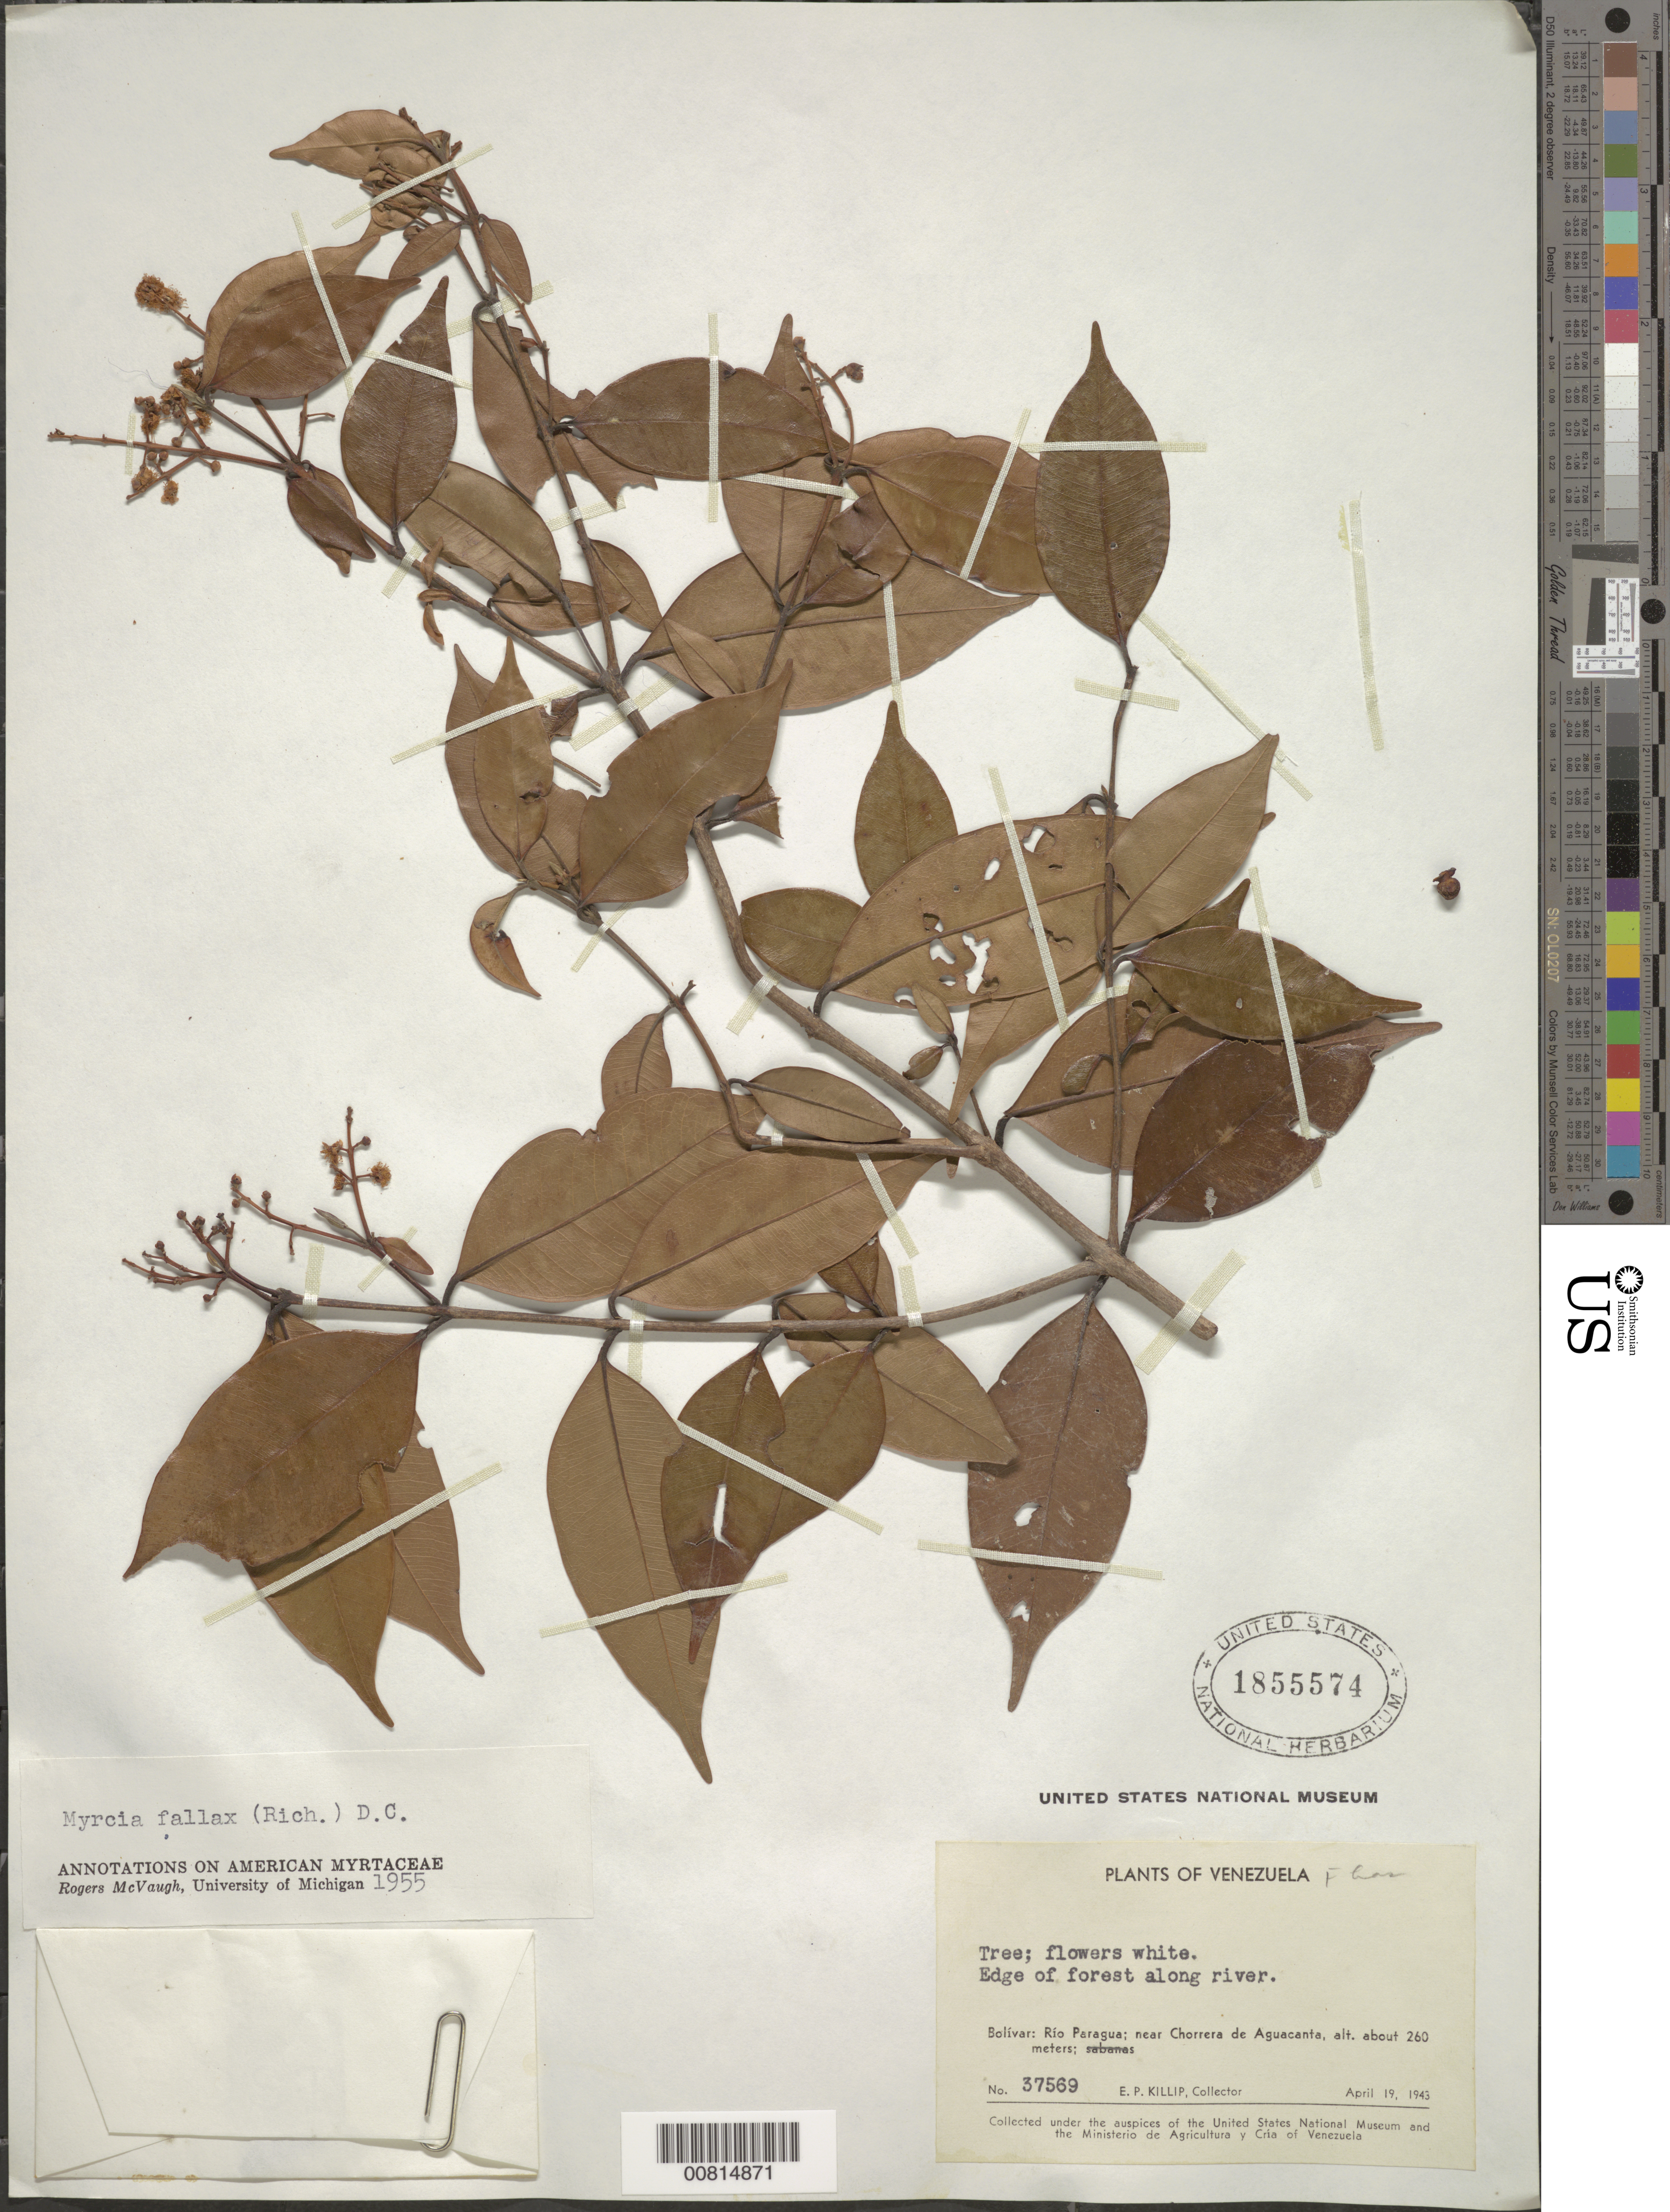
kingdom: Plantae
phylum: Tracheophyta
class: Magnoliopsida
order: Myrtales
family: Myrtaceae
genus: Myrcia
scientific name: Myrcia fallax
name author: (Rich.) DC.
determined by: McVaugh, R.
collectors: E. P. Killip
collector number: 37569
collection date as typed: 19-Apr-43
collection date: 1943-04-19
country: Venezuela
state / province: Bolívar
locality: Río Paragua, near Chorrera de Aguacanta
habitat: Edge of forest along river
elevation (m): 260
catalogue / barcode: US 1855574